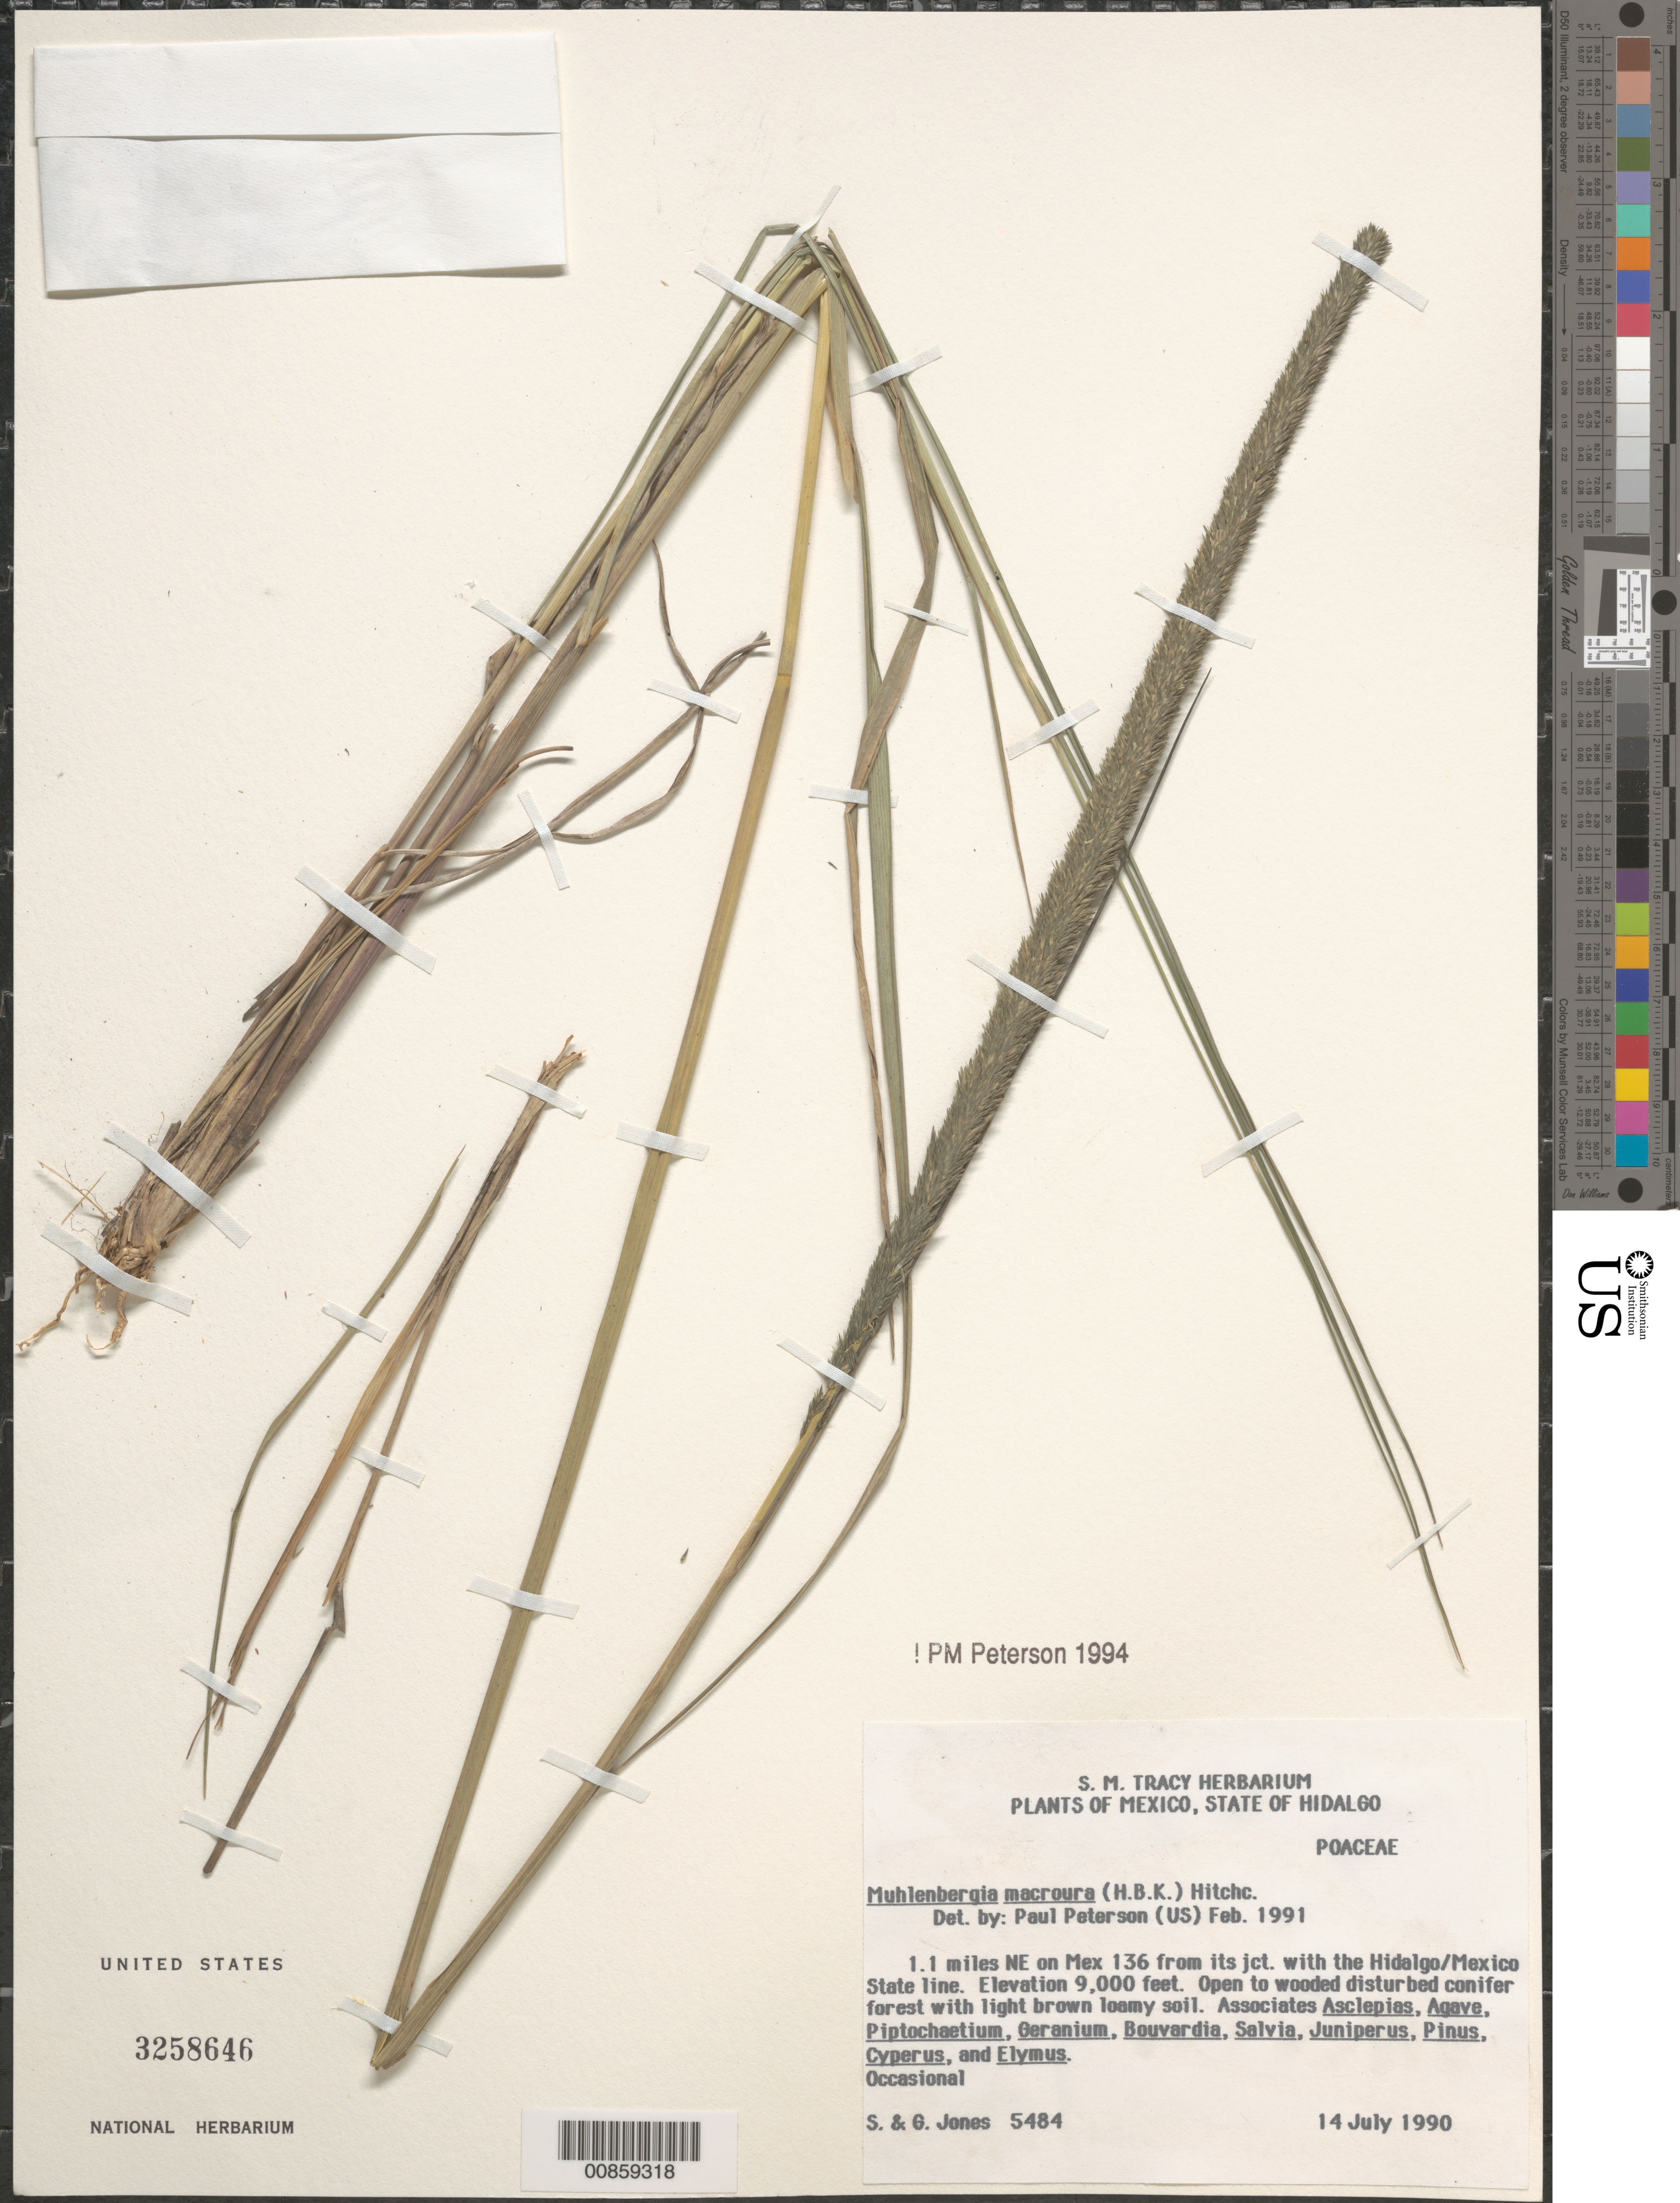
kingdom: Plantae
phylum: Tracheophyta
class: Liliopsida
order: Poales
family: Poaceae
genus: Muhlenbergia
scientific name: Muhlenbergia macroura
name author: (Kunth) Hitchc.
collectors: S. D. Jones & G. N. Jones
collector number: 5484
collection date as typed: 14 Jul 1990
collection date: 1990-07-14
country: Mexico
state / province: Hidalgo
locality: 1.1 mi NE of Mex 136 from jct with Hidalgo- Mexico state line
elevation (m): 2743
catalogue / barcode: US 3258646